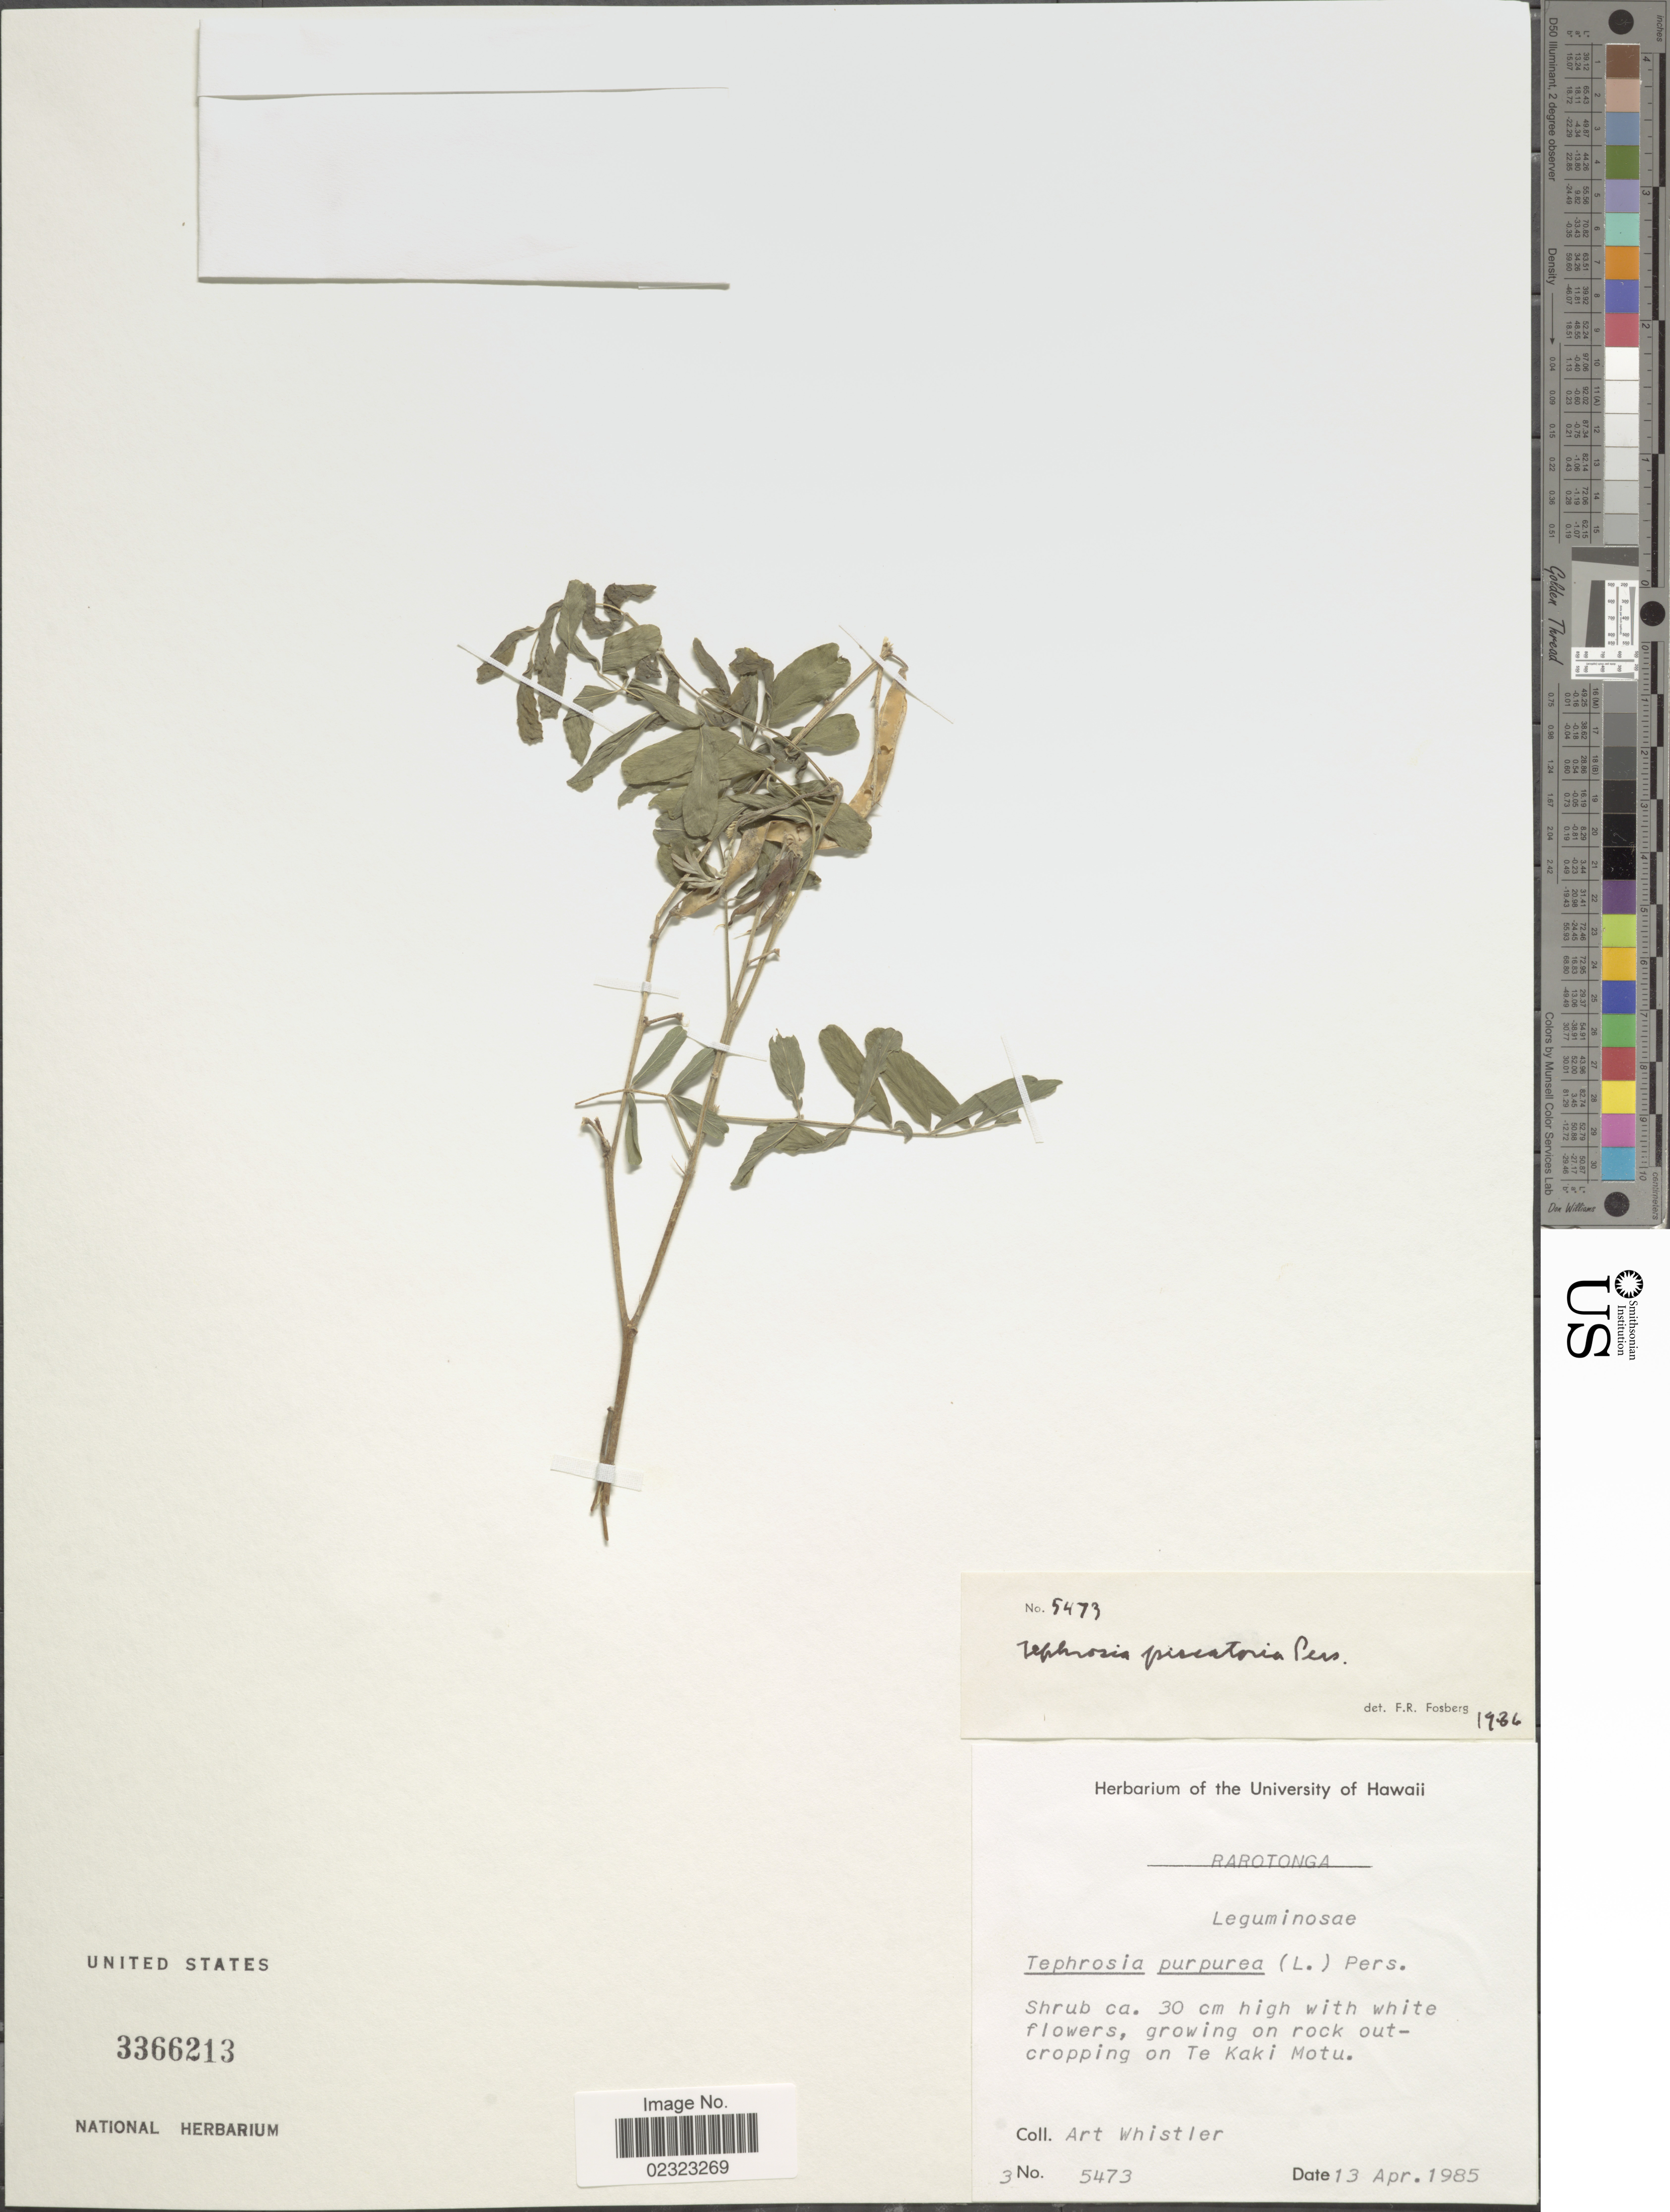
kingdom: Plantae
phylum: Tracheophyta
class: Magnoliopsida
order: Fabales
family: Fabaceae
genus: Tephrosia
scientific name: Tephrosia piscatoria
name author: (Aiton) Pers.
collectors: A. Whistler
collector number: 5473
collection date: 1985-04-13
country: Cook Islands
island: Rarotonga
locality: on rock outcropping on Te Kaki Motu.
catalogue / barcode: US 3366213